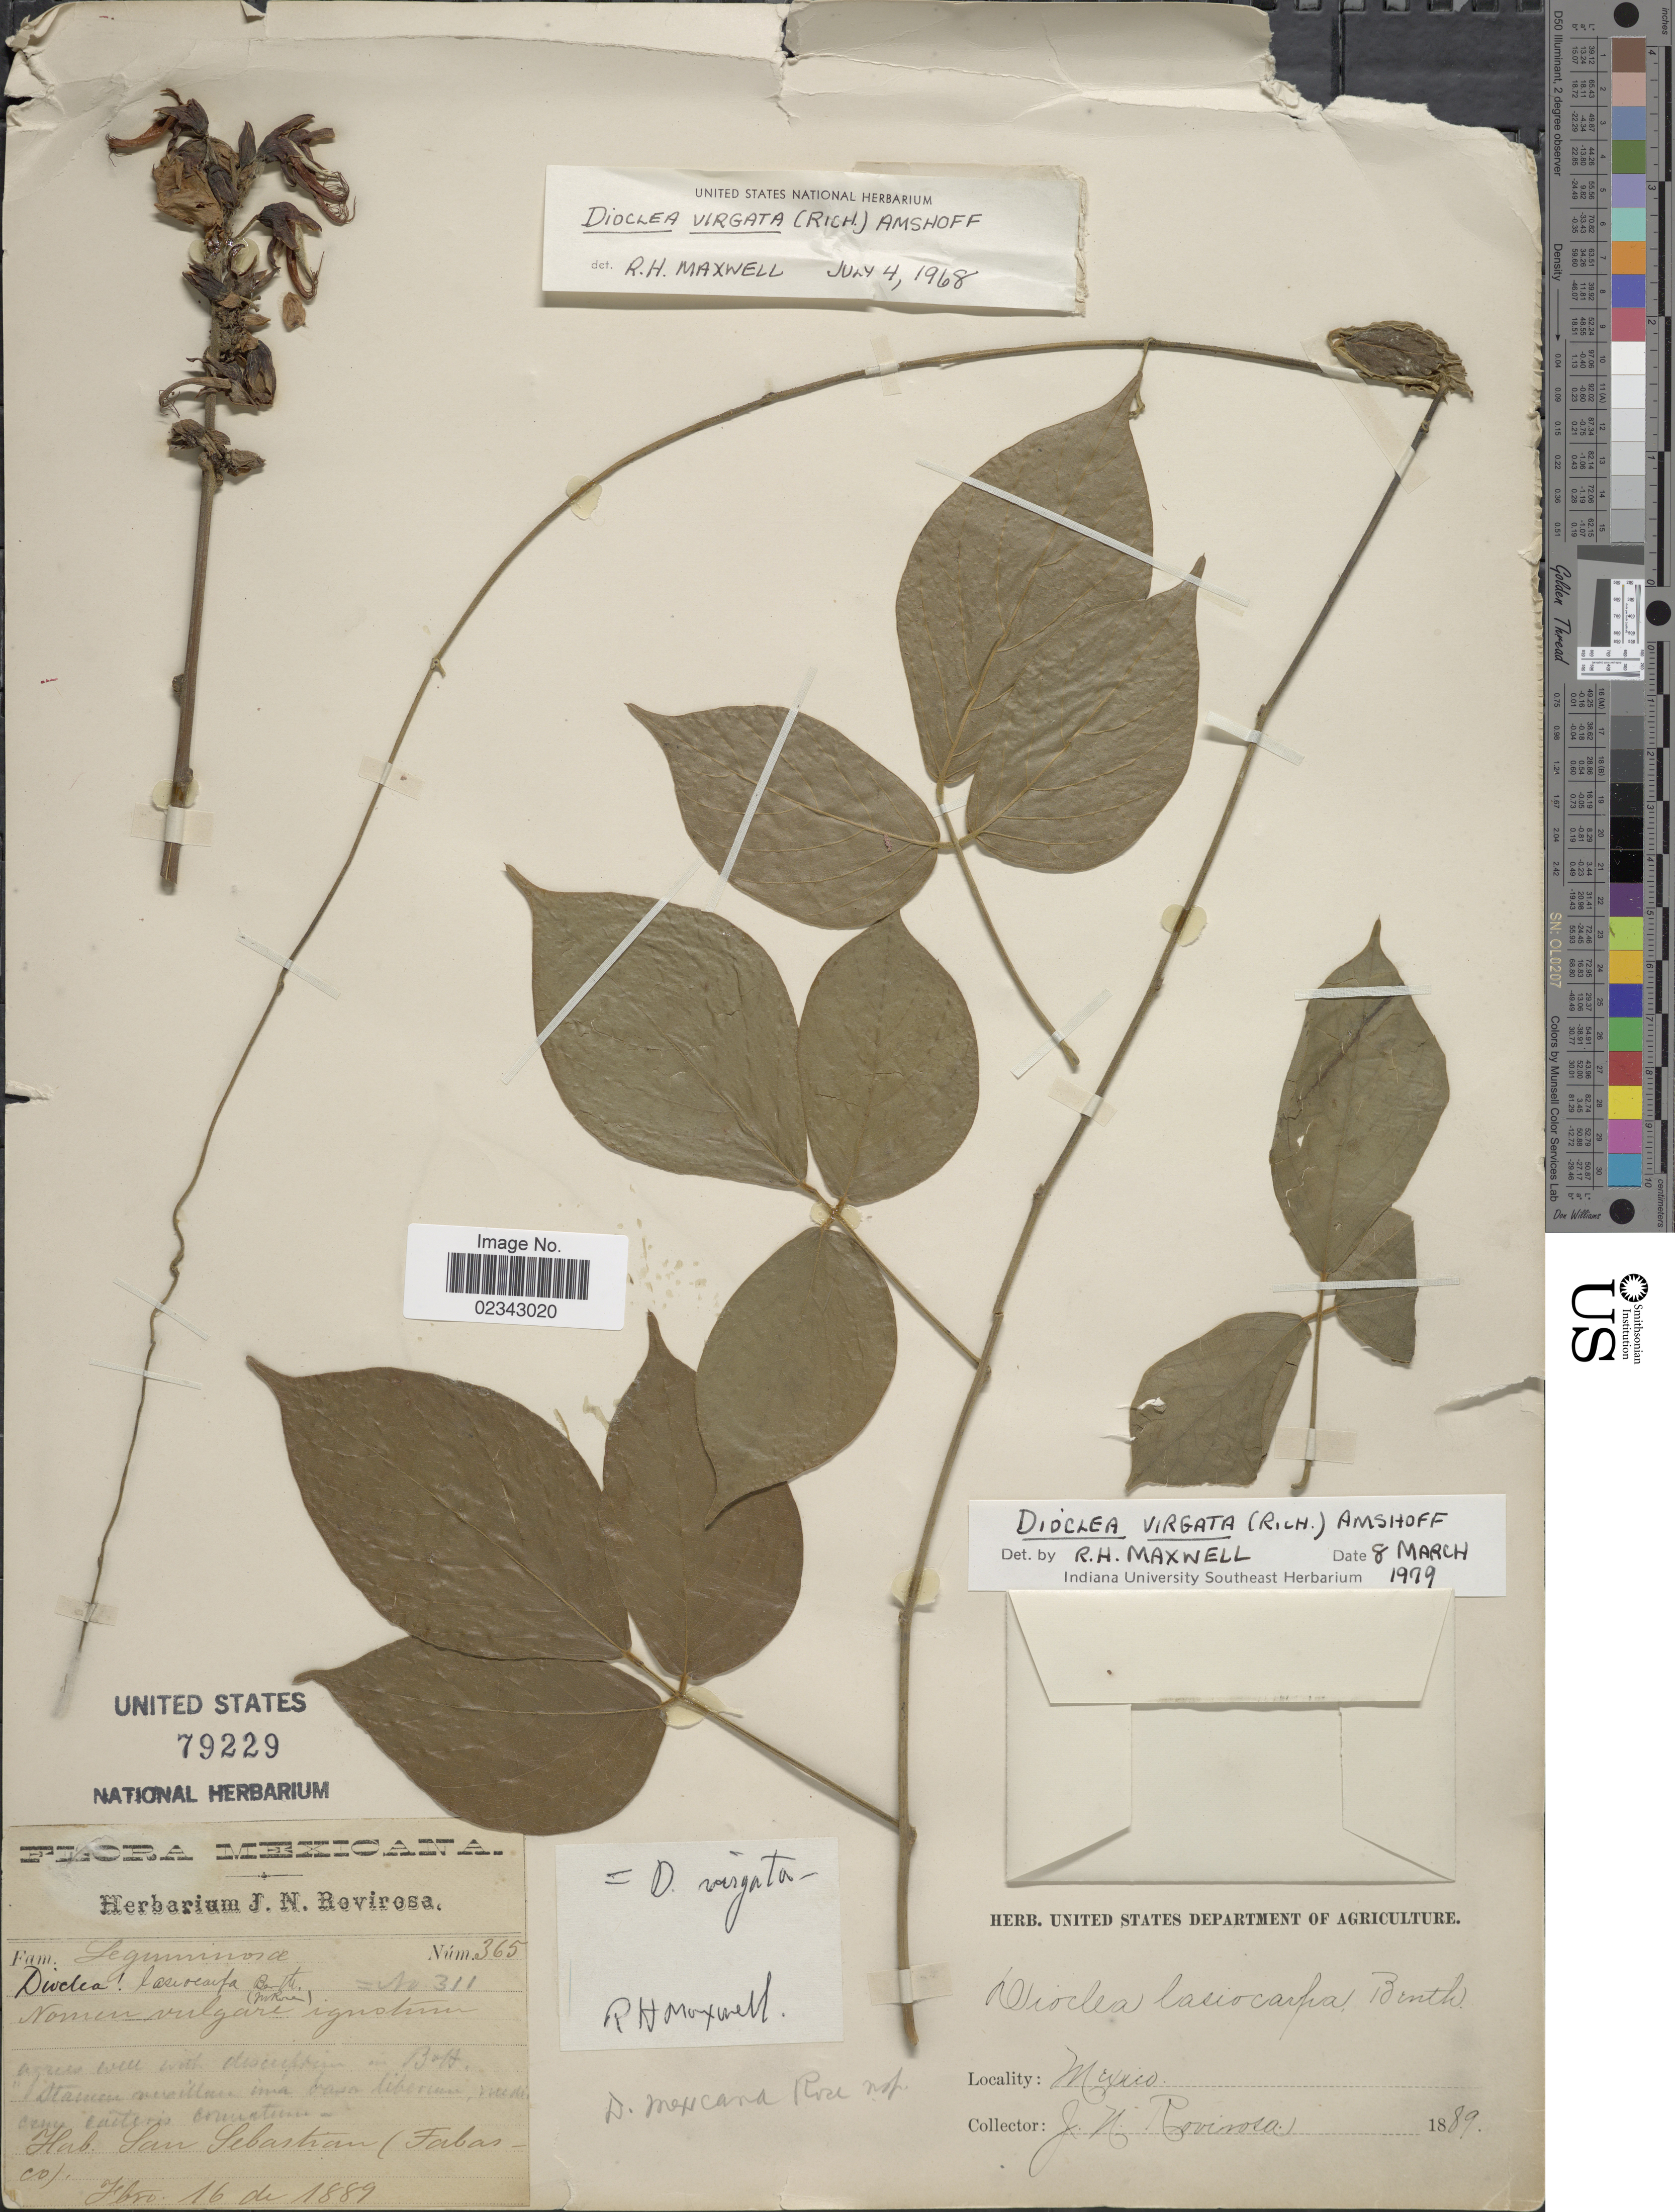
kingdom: Plantae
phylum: Tracheophyta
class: Magnoliopsida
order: Fabales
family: Fabaceae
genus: Dioclea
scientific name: Dioclea virgata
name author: (Rich.) Amshoff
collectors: J. N. Rovirosa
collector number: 365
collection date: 1889-02-16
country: Mexico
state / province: Tabasco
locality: San Sebastian (Fabasco)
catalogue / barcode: US 79229